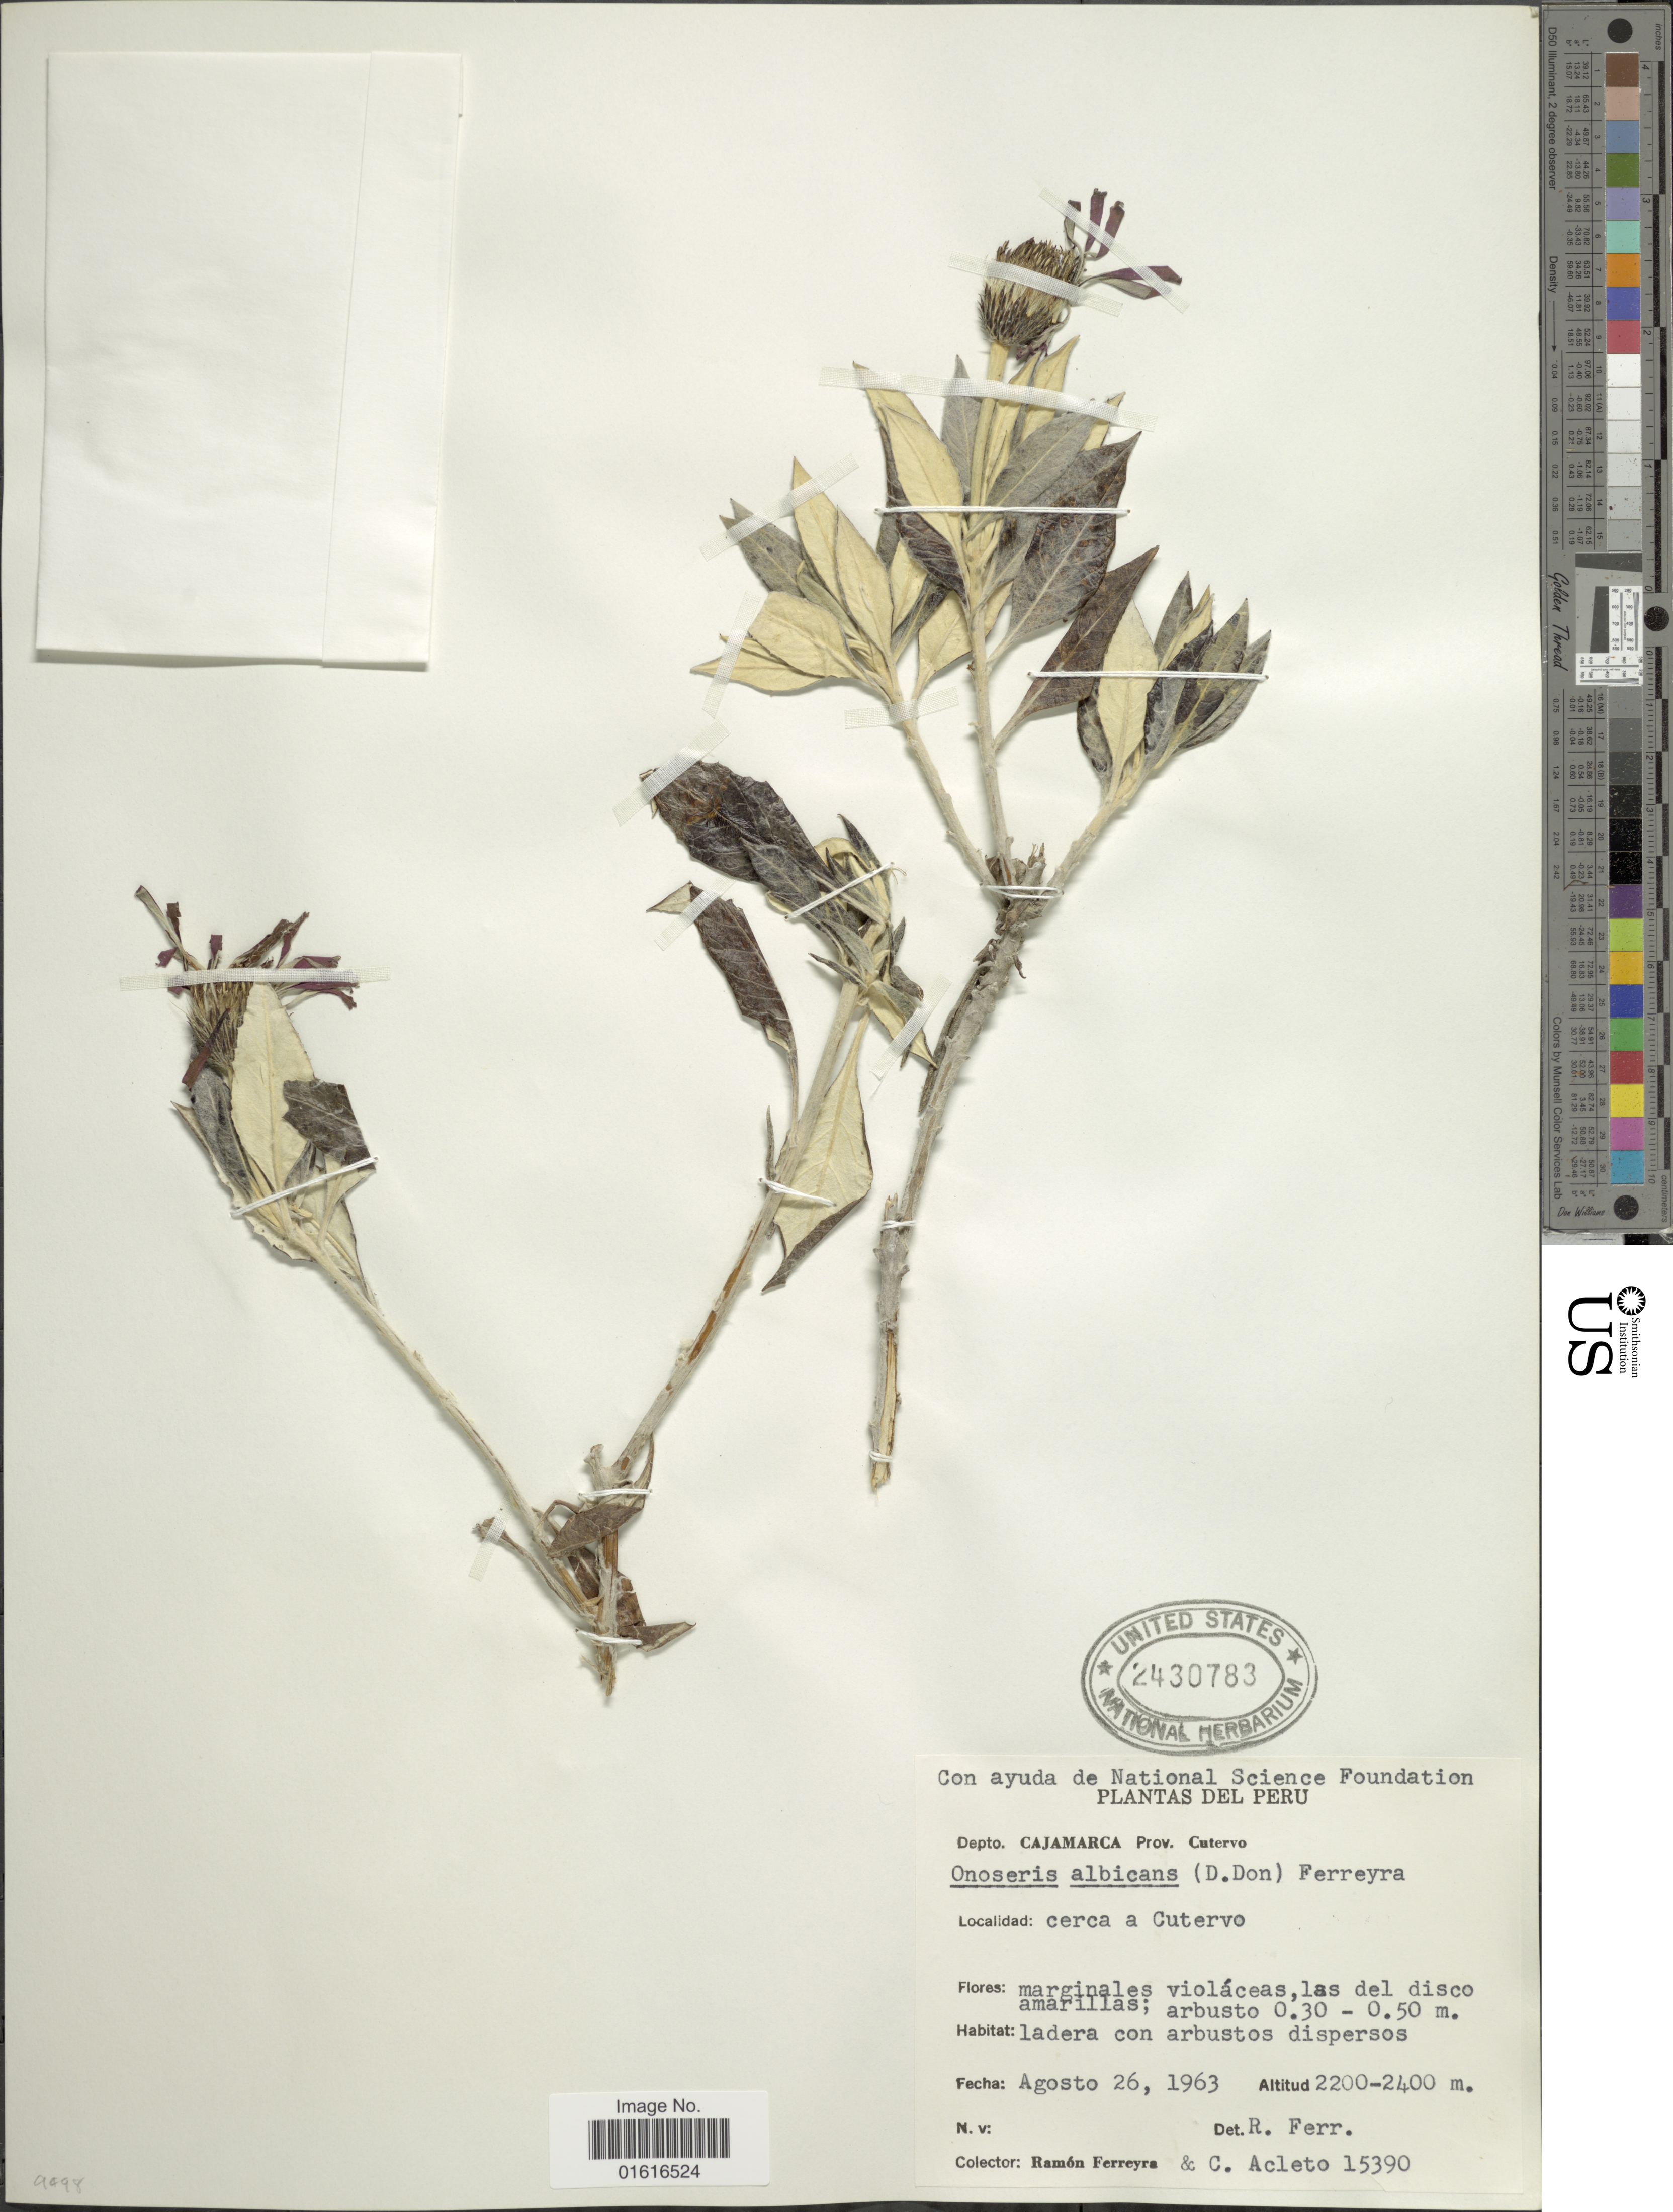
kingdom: Plantae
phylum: Tracheophyta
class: Magnoliopsida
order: Asterales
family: Asteraceae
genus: Onoseris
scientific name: Onoseris albicans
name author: (D. Don) Ferreyra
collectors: R. A. Ferreyra & C. Acleto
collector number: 15390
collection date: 1963-08-26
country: Peru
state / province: Cajamarca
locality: Prov. Cutervo, cerca a Cutervo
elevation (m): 2200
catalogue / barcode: US 2430783